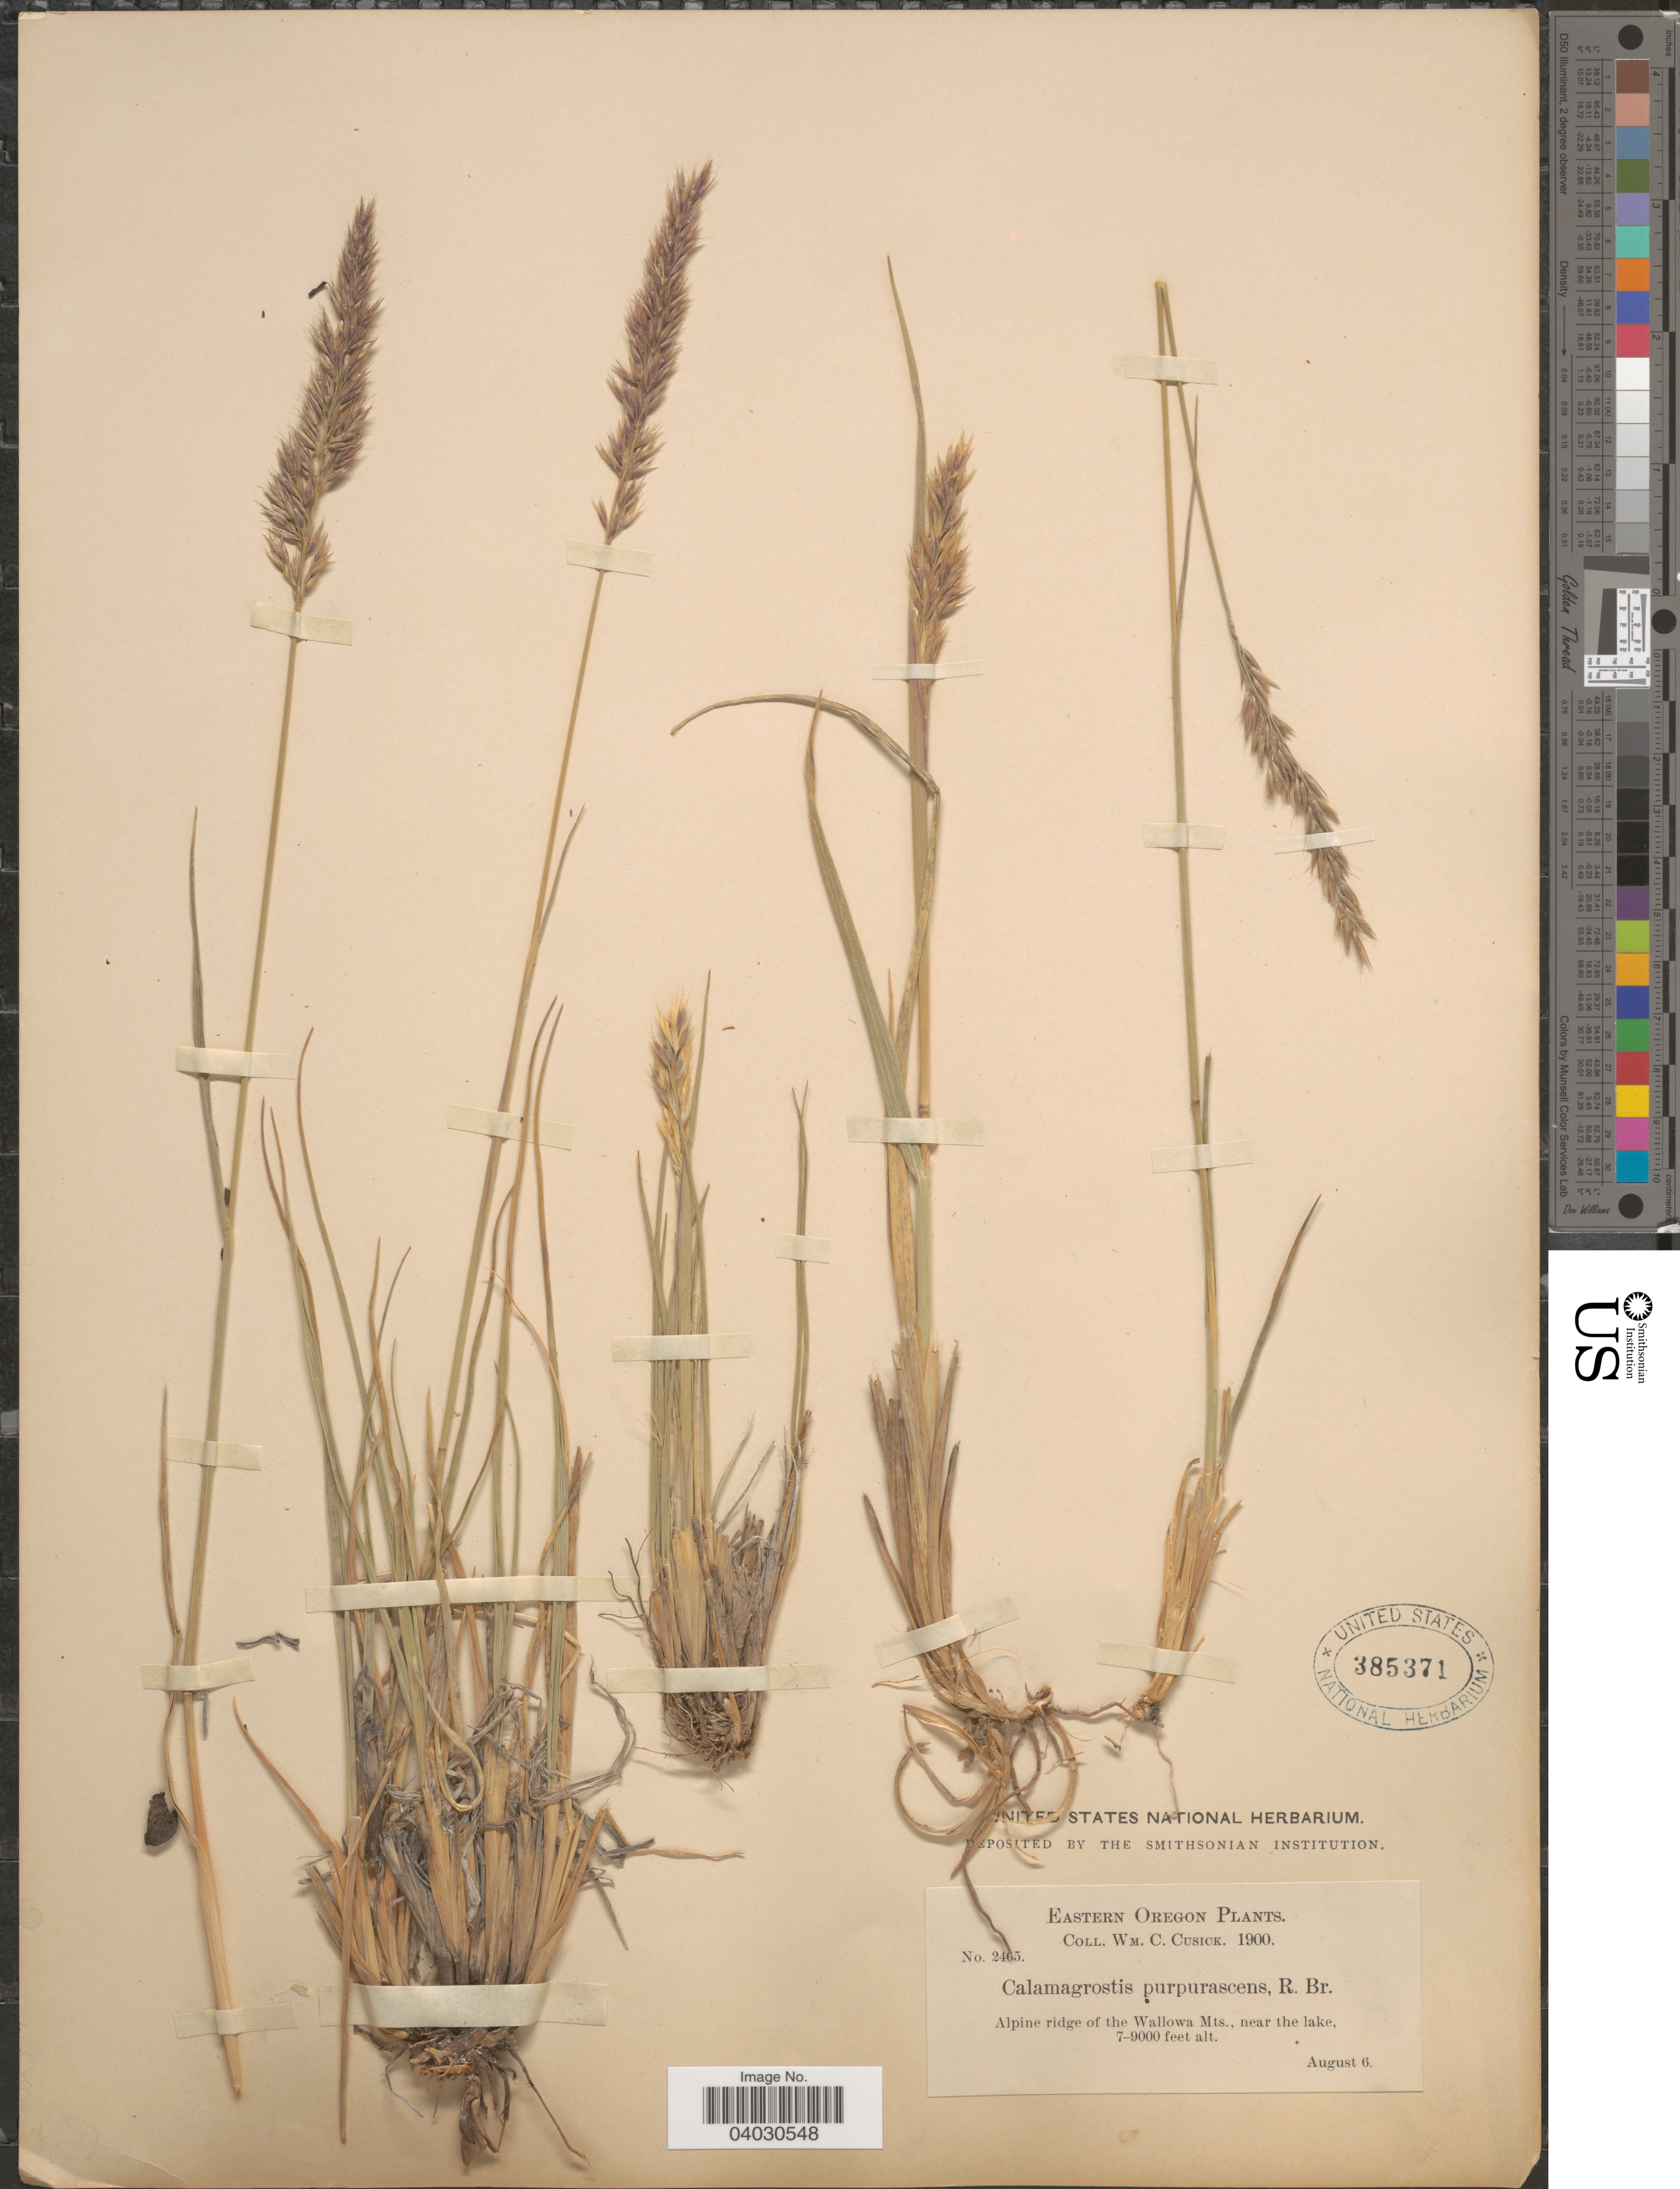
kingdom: Plantae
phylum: Tracheophyta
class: Liliopsida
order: Poales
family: Poaceae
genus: Calamagrostis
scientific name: Calamagrostis purpurascens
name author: R. Br.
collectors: W. C. Cusick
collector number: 2465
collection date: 1900-08-06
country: United States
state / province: Oregon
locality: Eastern Oregon. Alpine ridge of the Wallowa Mts., near the lake.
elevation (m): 2134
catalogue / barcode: US 385371